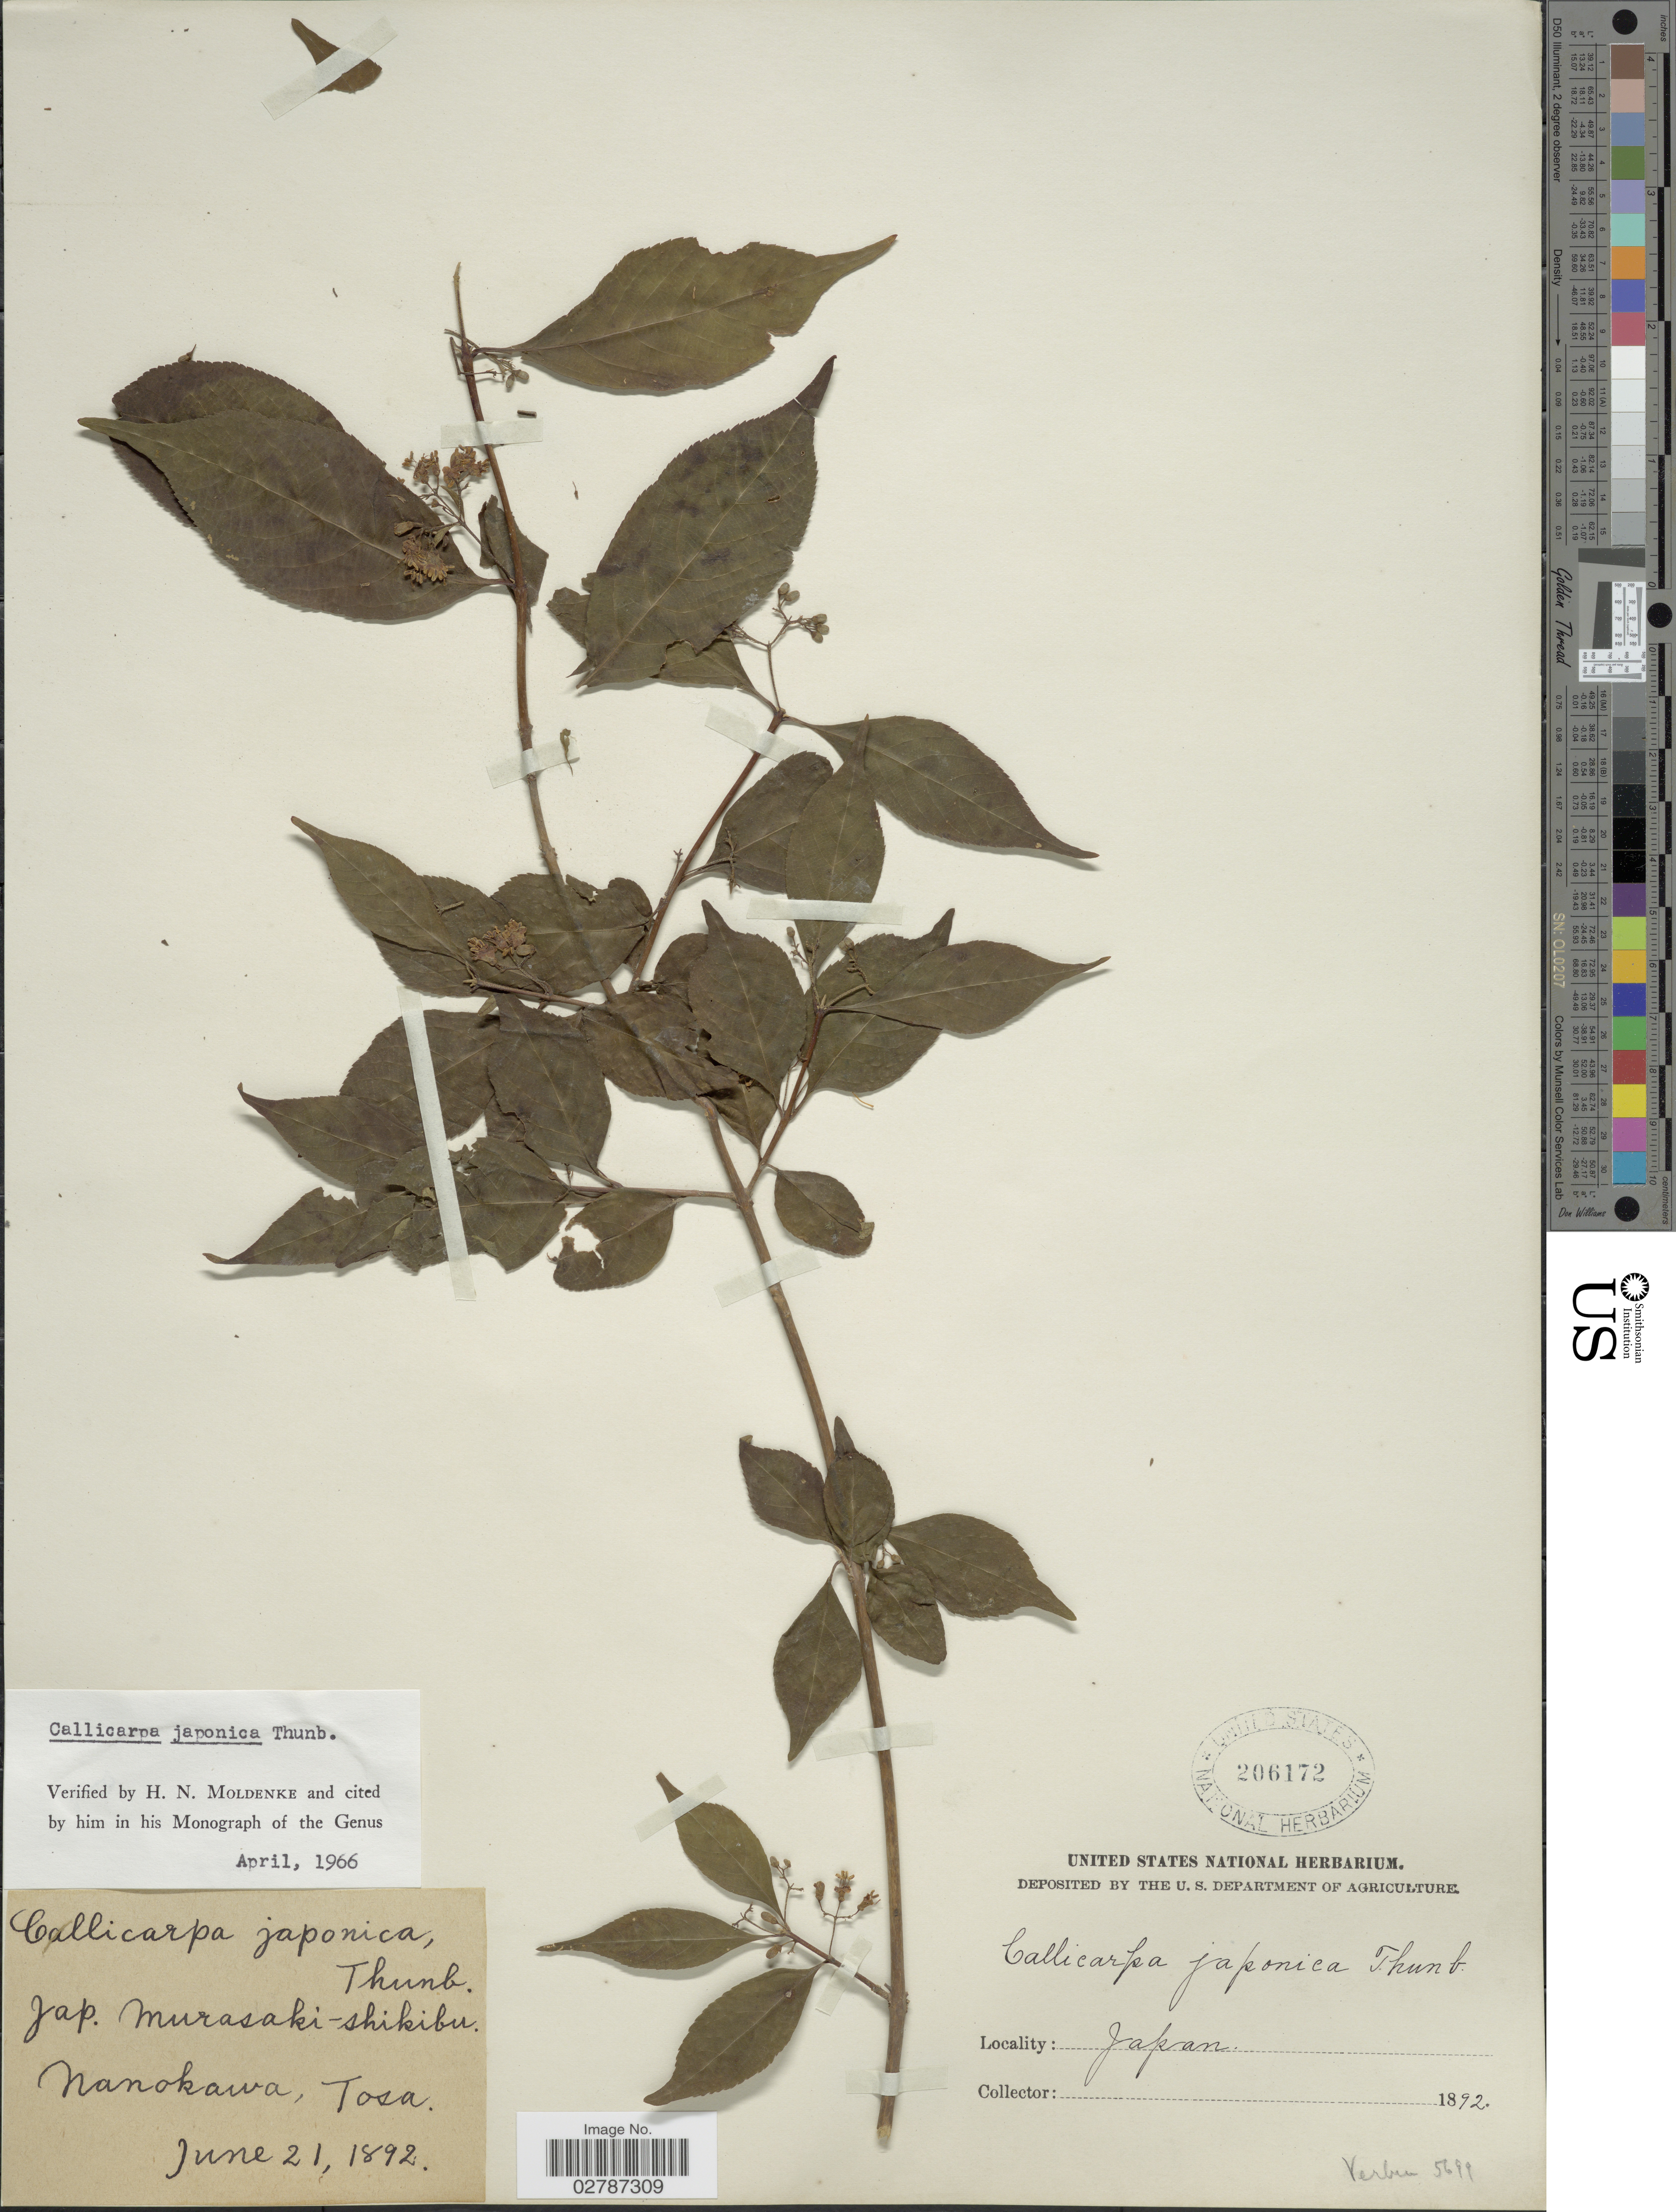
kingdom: Plantae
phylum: Tracheophyta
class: Magnoliopsida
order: Lamiales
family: Lamiaceae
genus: Callicarpa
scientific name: Callicarpa japonica var. japonica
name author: Thunb.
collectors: ex herb. United States National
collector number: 5699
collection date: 1892-06-21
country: Japan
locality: Nanokawa, Tosa.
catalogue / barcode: US 206172